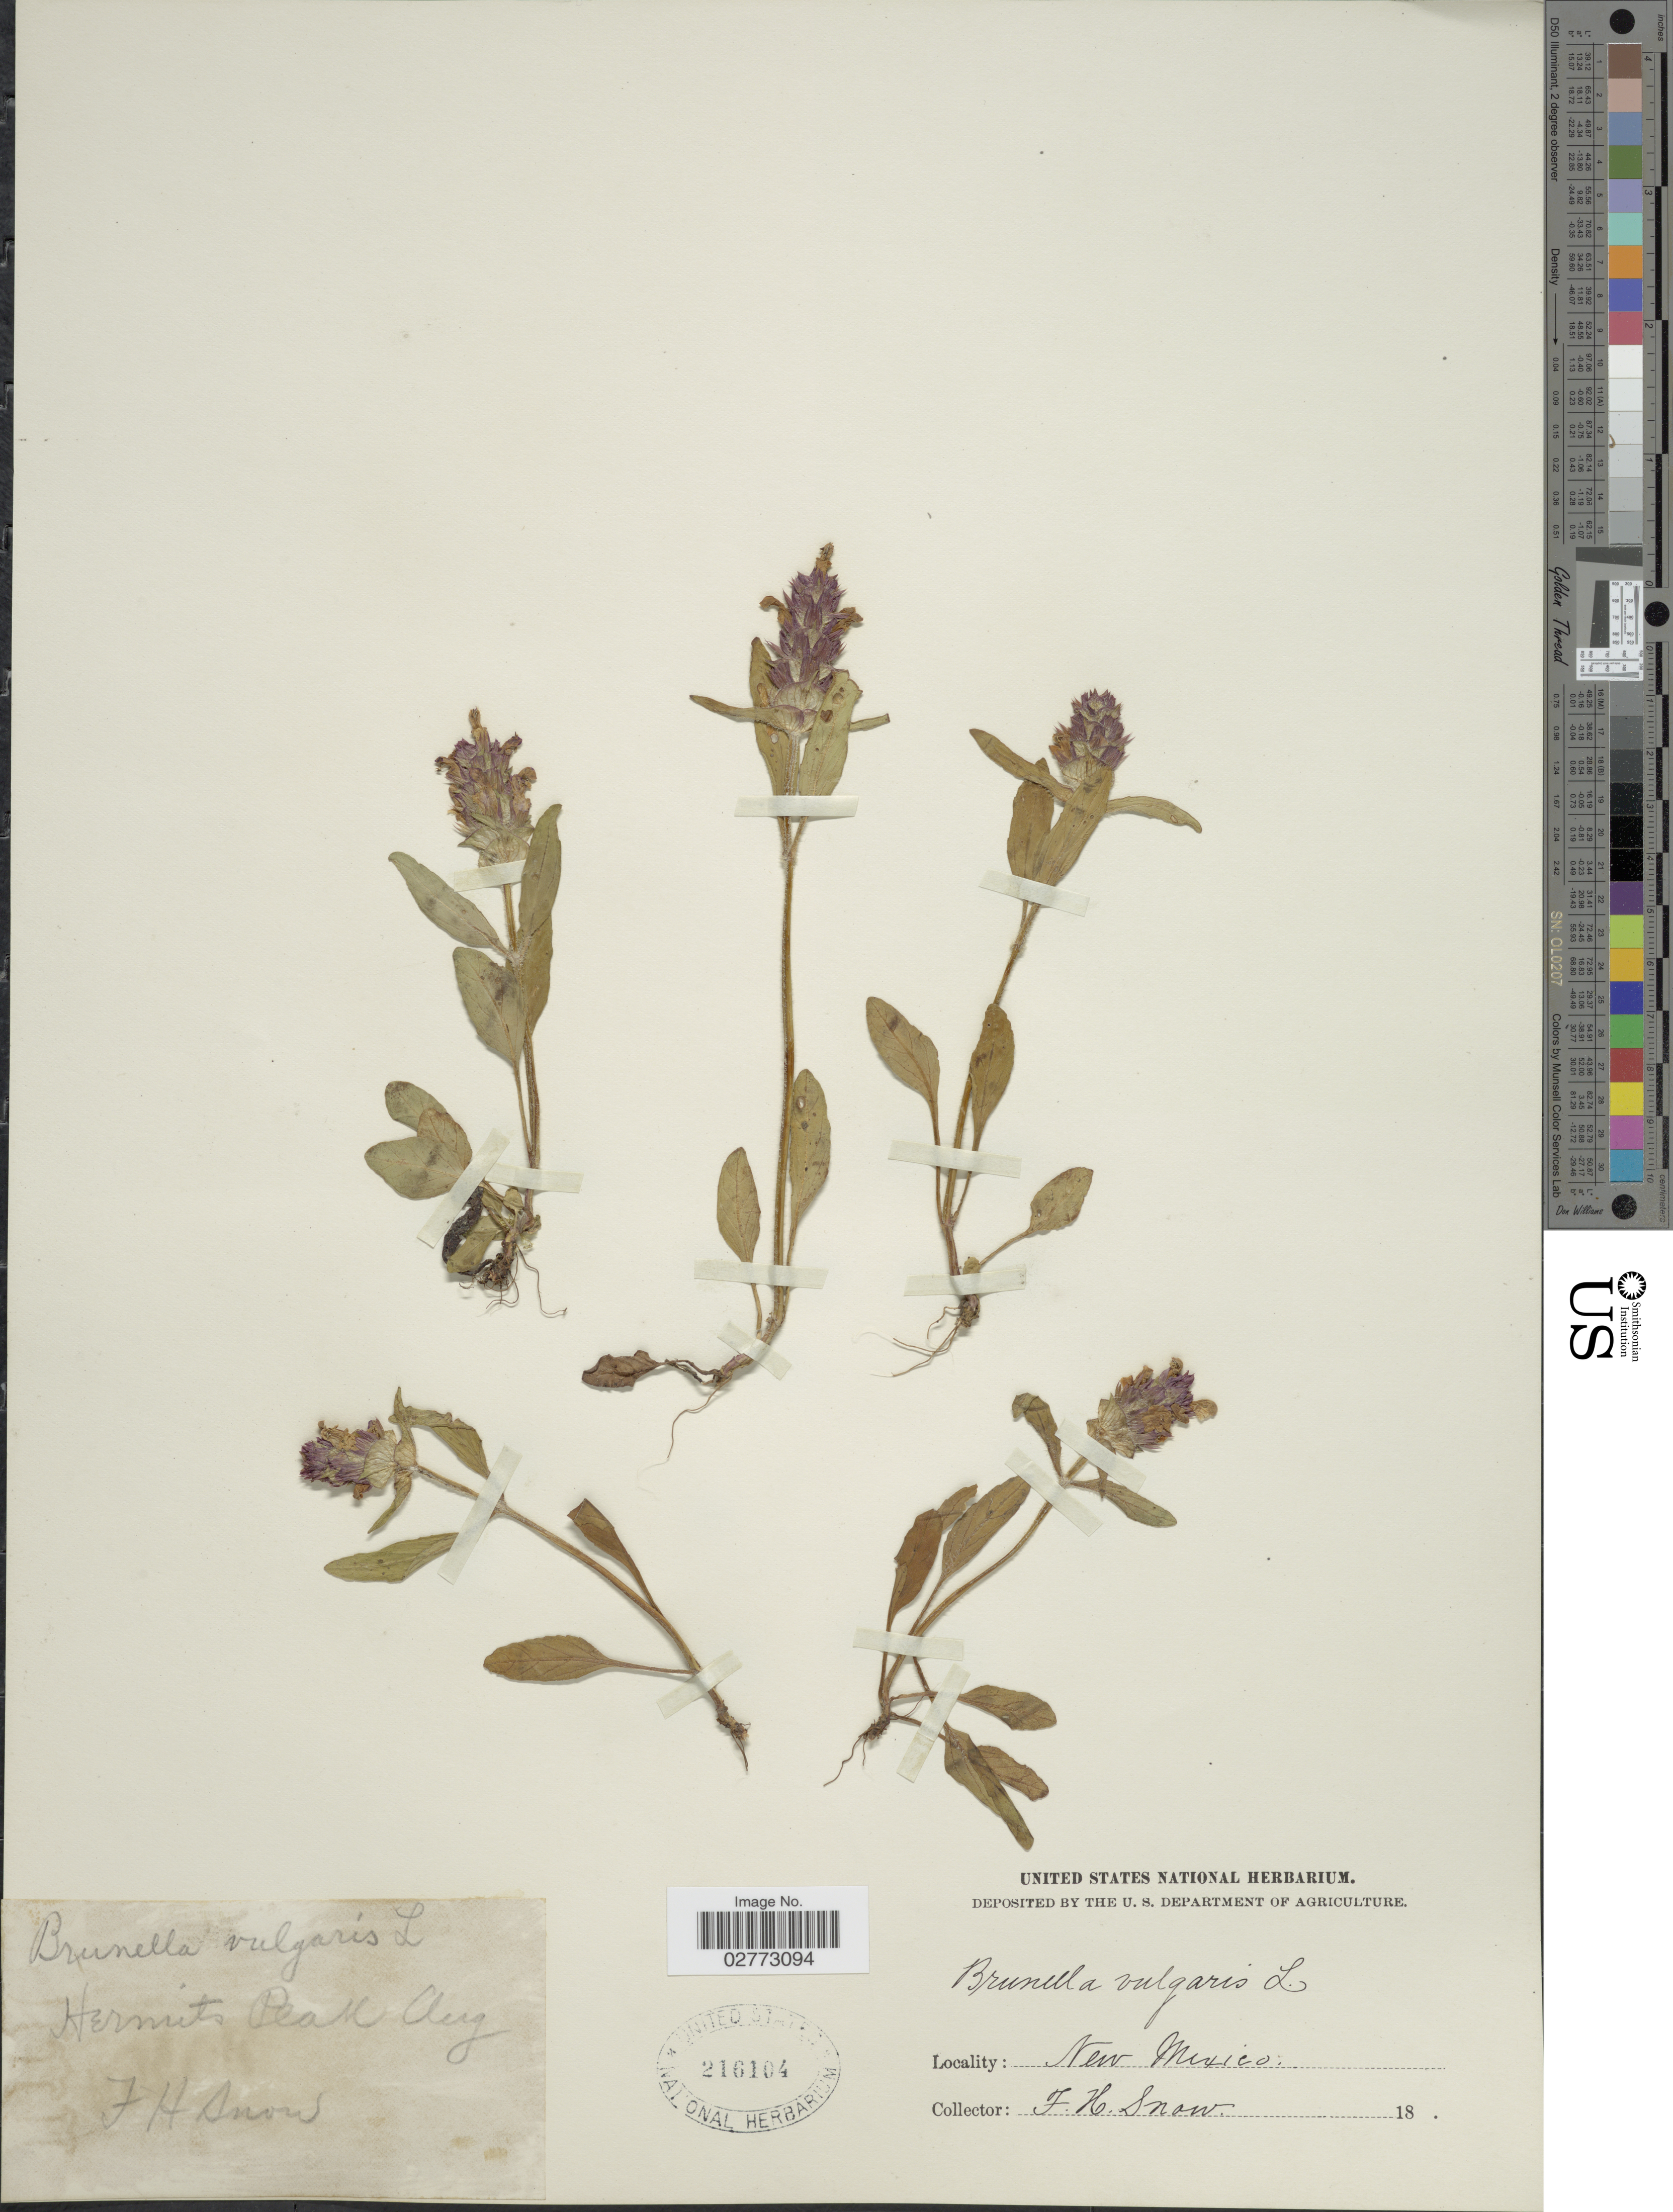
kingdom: Plantae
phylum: Tracheophyta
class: Magnoliopsida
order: Lamiales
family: Lamiaceae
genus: Prunella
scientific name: Prunella vulgaris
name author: L.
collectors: F. H. Snow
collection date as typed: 18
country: United States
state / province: New Mexico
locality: Hermits Peak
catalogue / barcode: US 216104